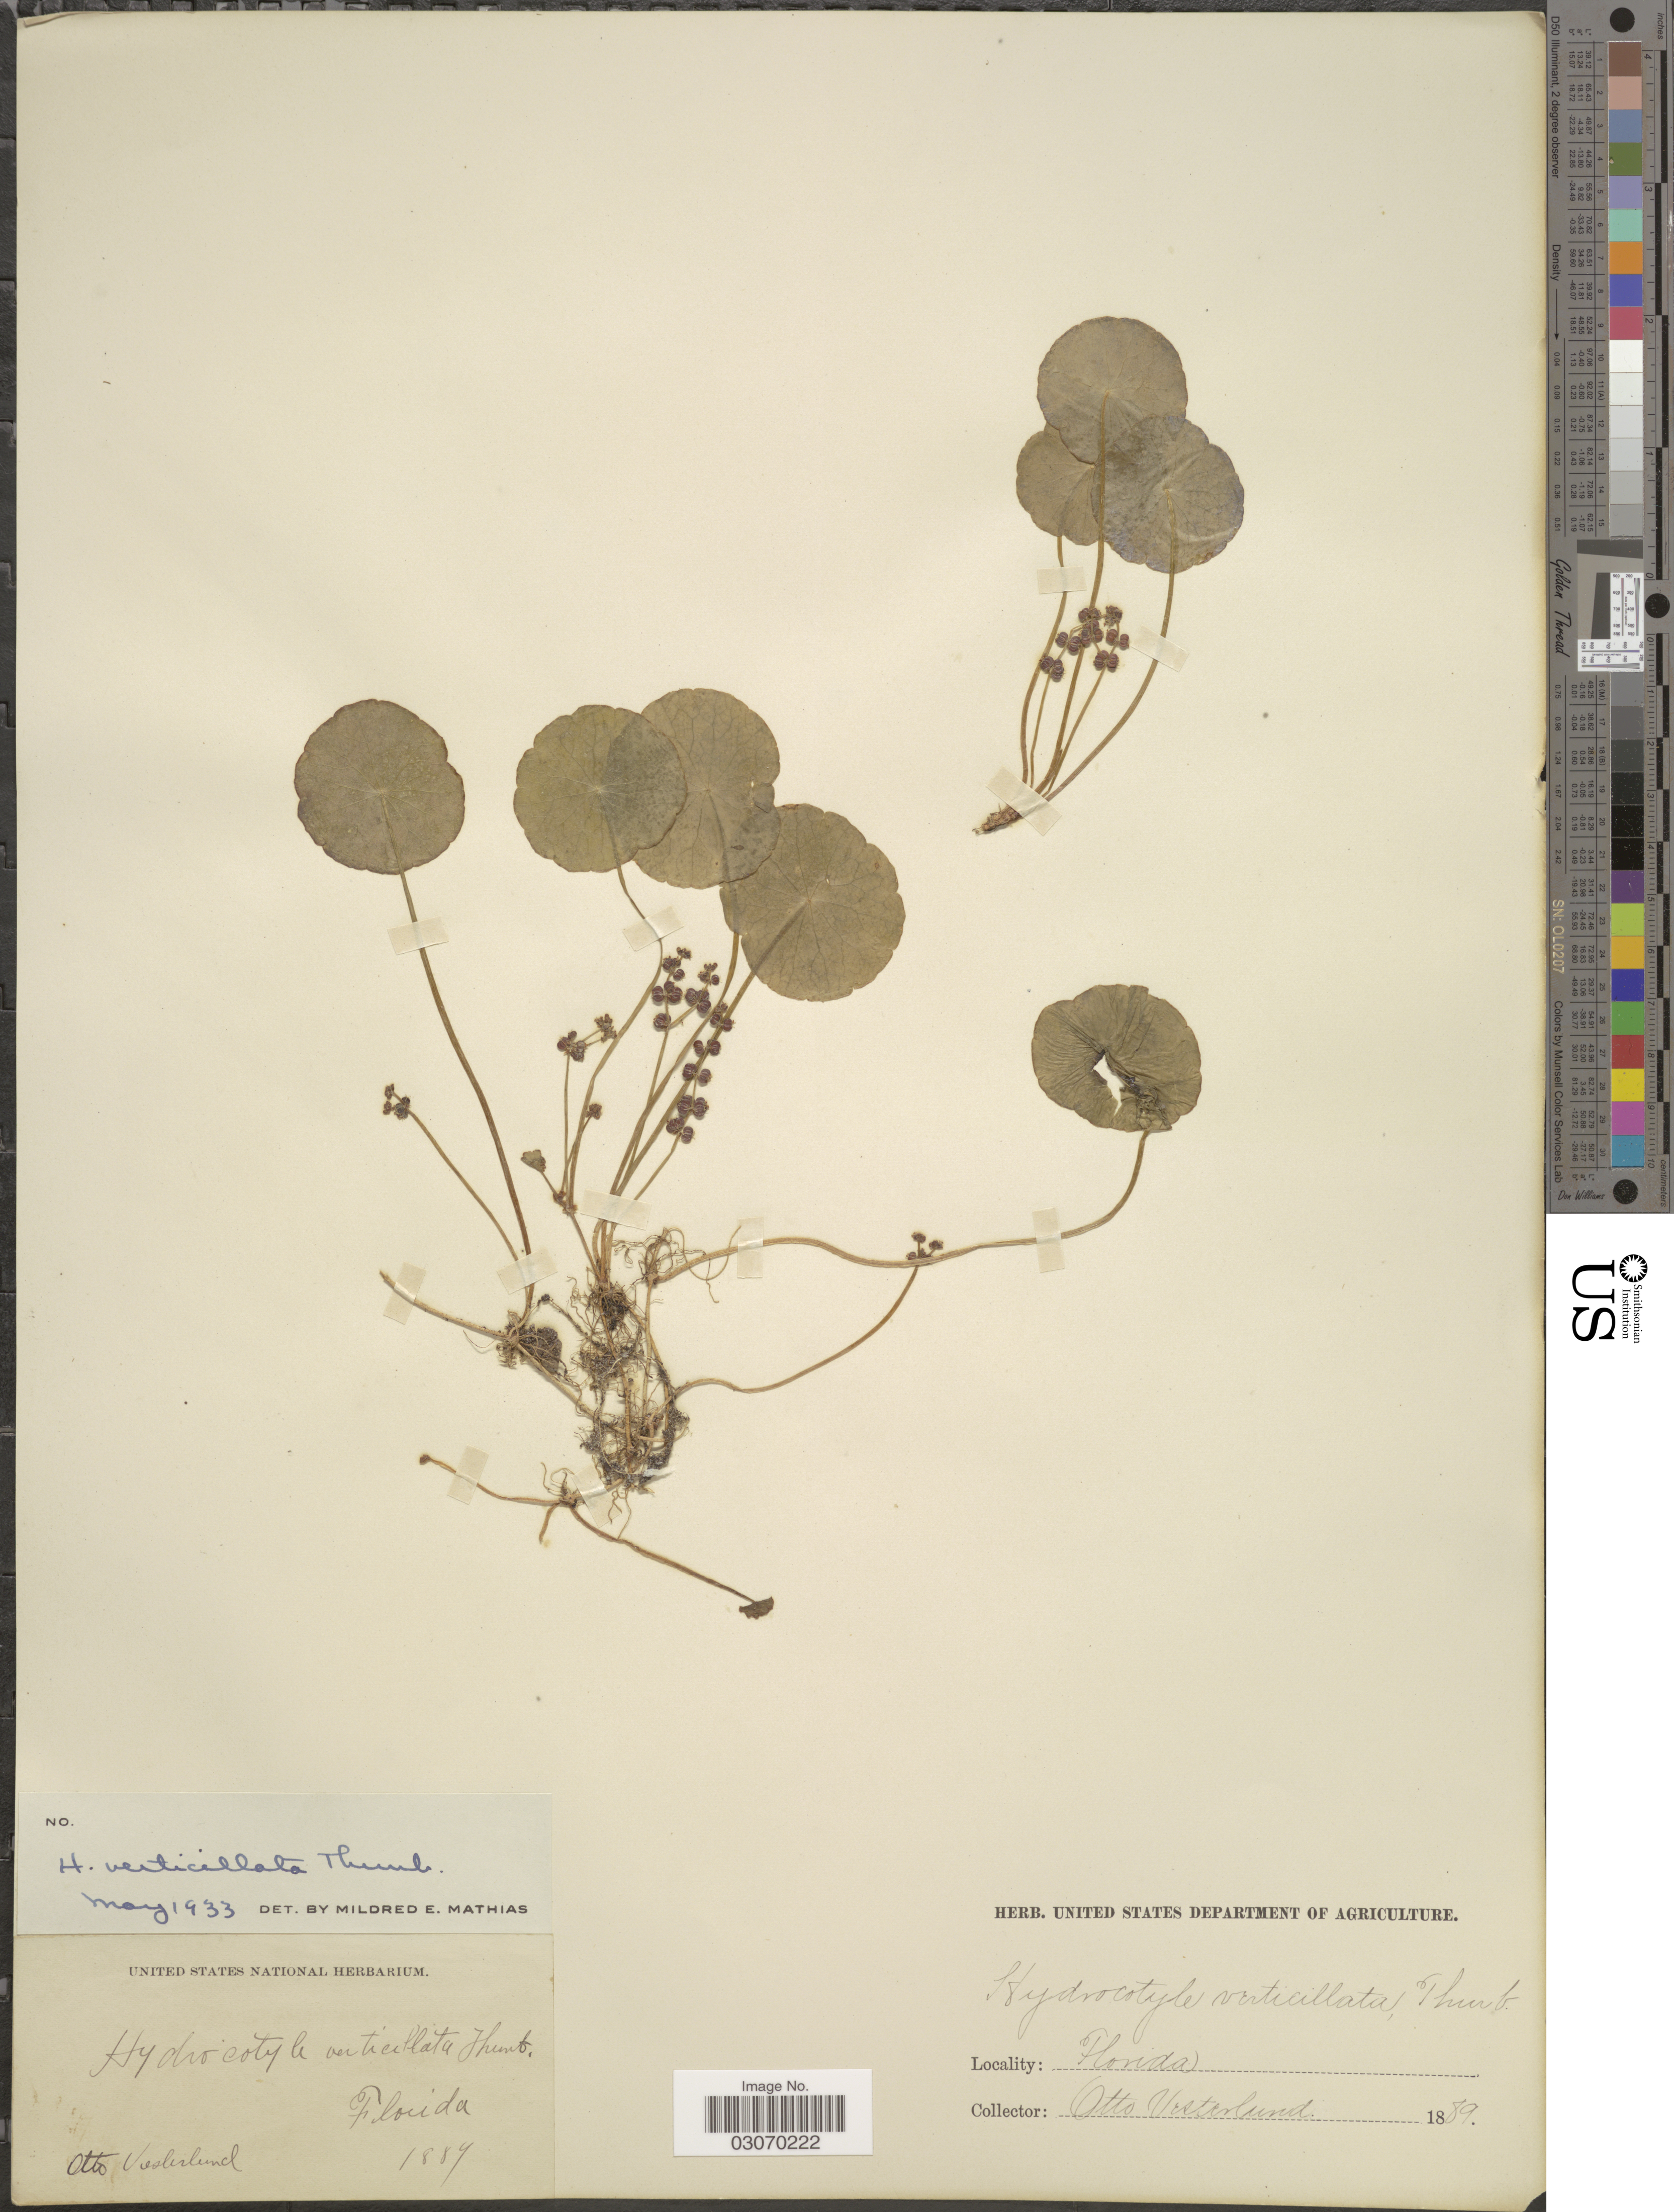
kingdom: Plantae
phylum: Tracheophyta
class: Magnoliopsida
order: Apiales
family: Araliaceae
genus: Hydrocotyle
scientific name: Hydrocotyle verticillata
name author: Thunb.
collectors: O. Vesterlund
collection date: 1889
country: United States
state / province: Florida